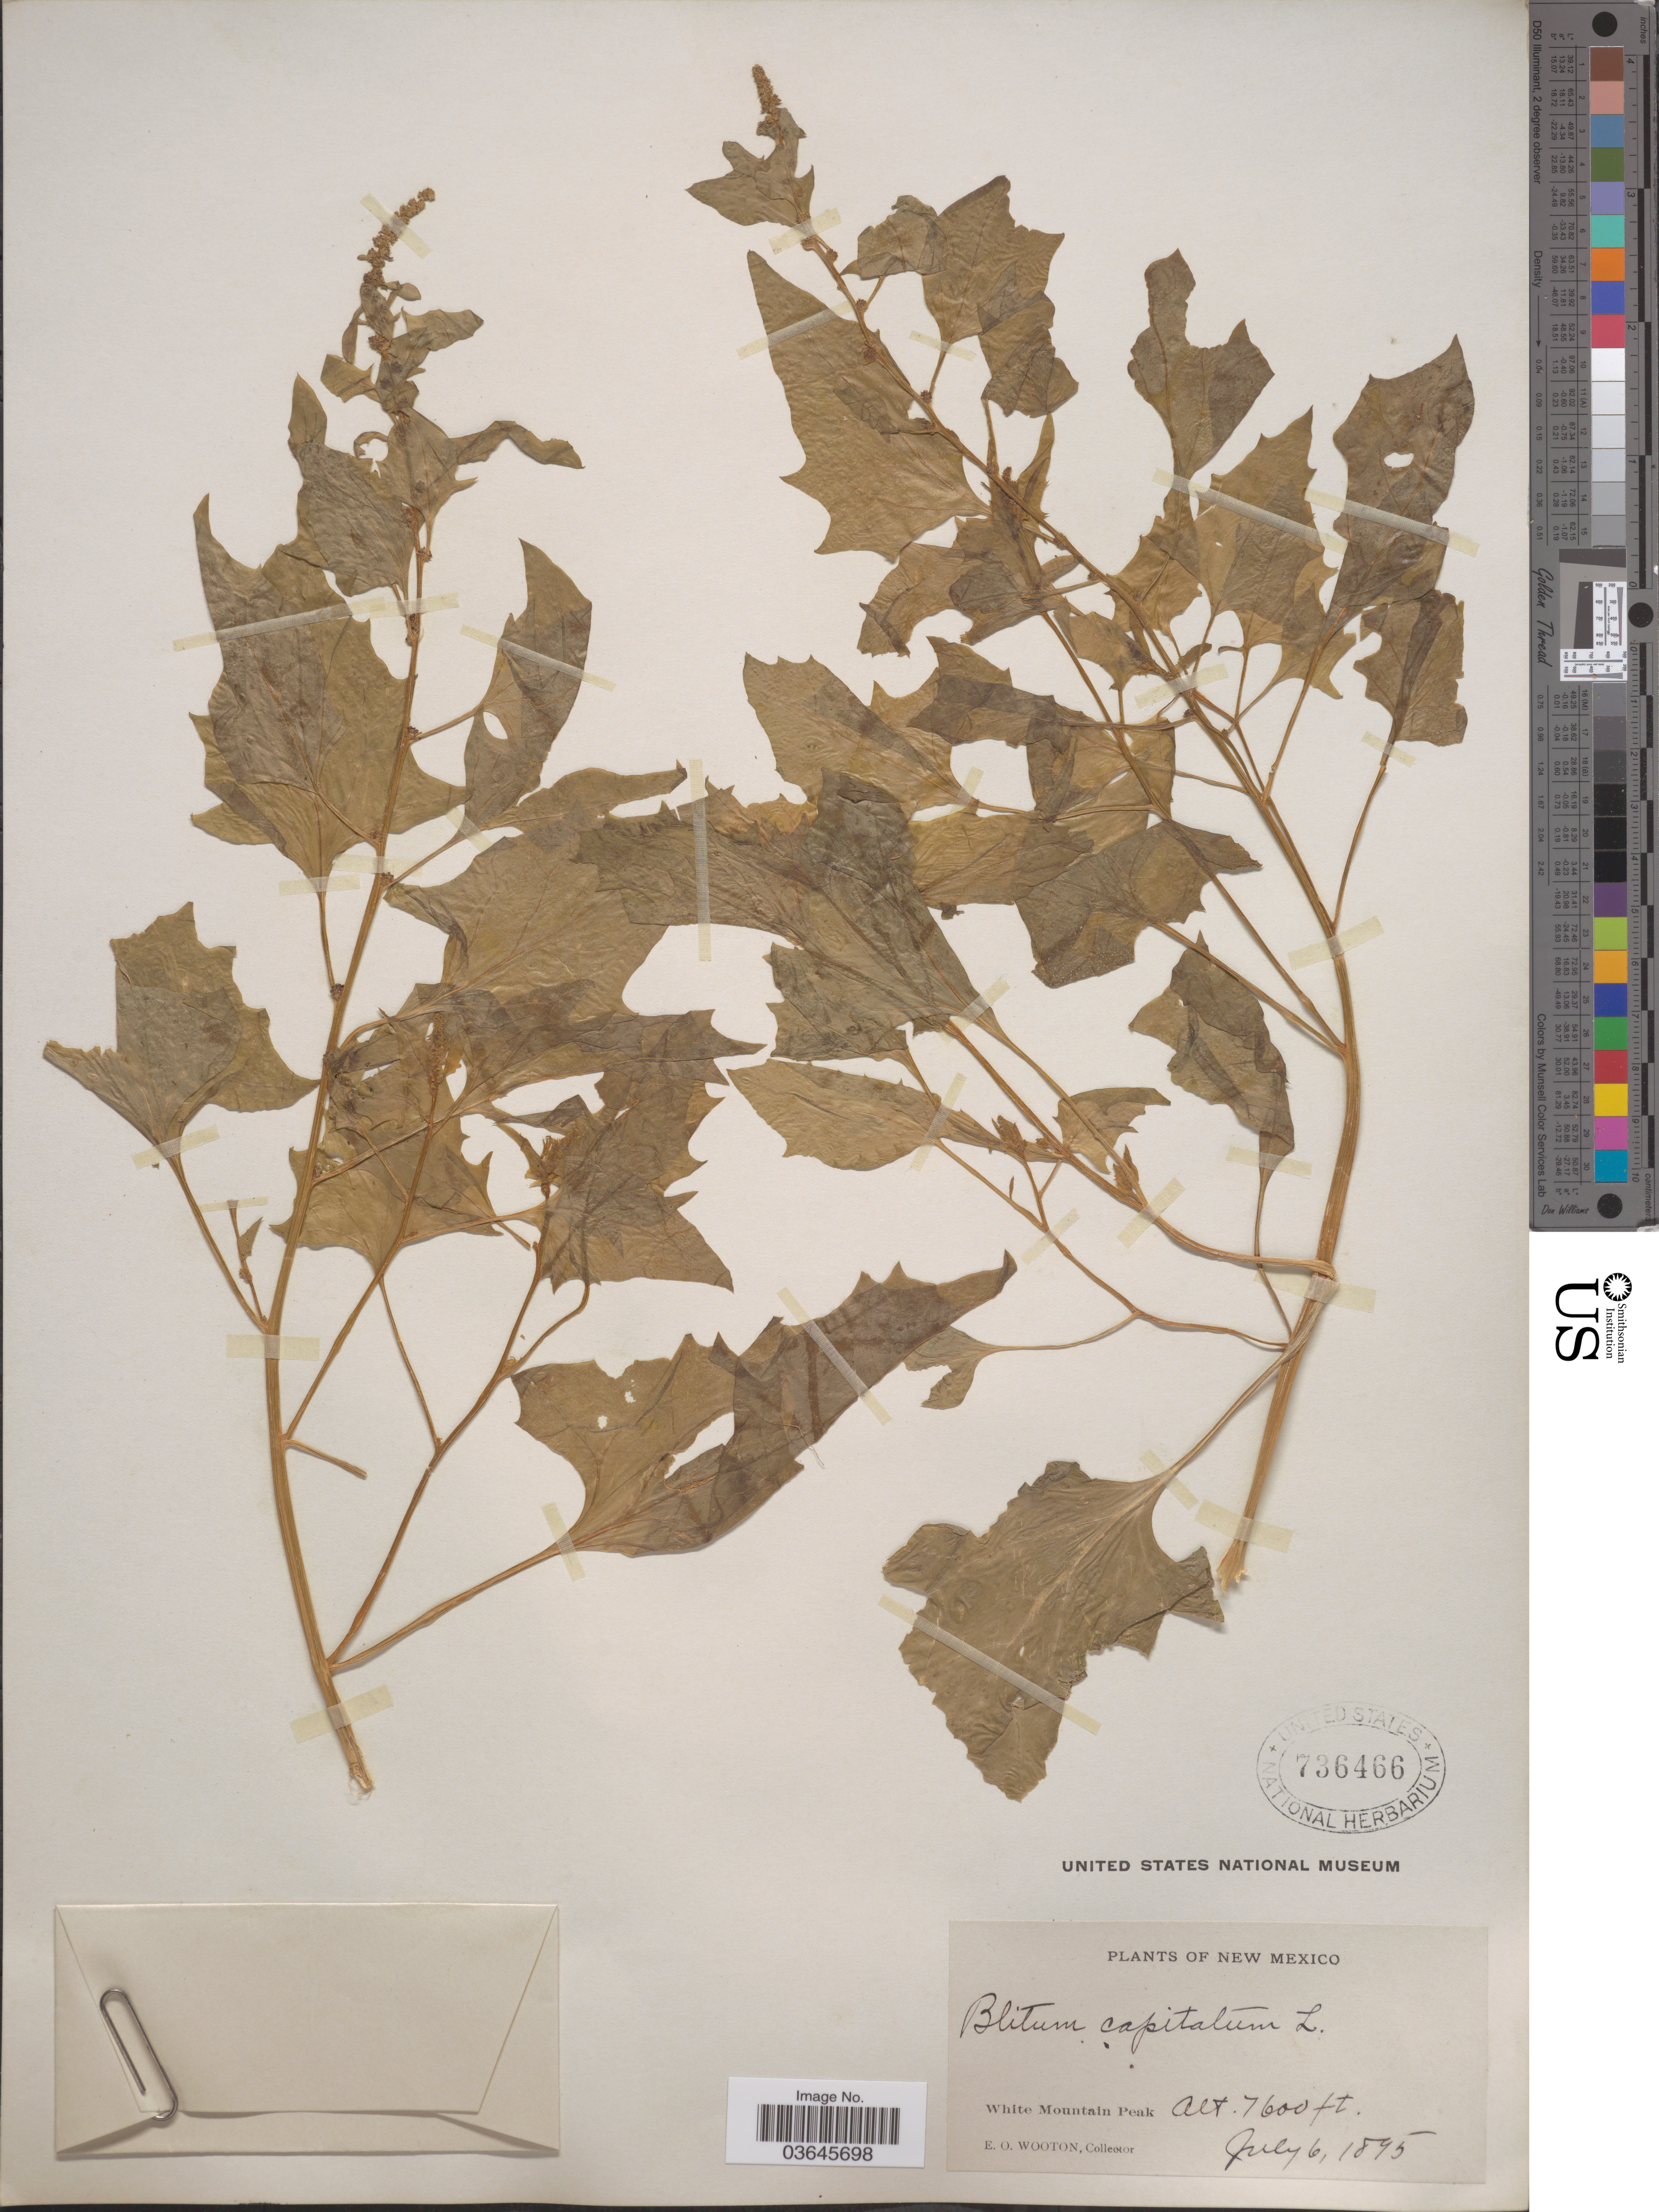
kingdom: Plantae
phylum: Tracheophyta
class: Magnoliopsida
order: Caryophyllales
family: Amaranthaceae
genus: Blitum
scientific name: Blitum capitatum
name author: L.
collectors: E. O. Wooton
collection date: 1895-07-06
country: United States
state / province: New Mexico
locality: White Mountain Peak.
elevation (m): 2316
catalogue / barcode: US 736466